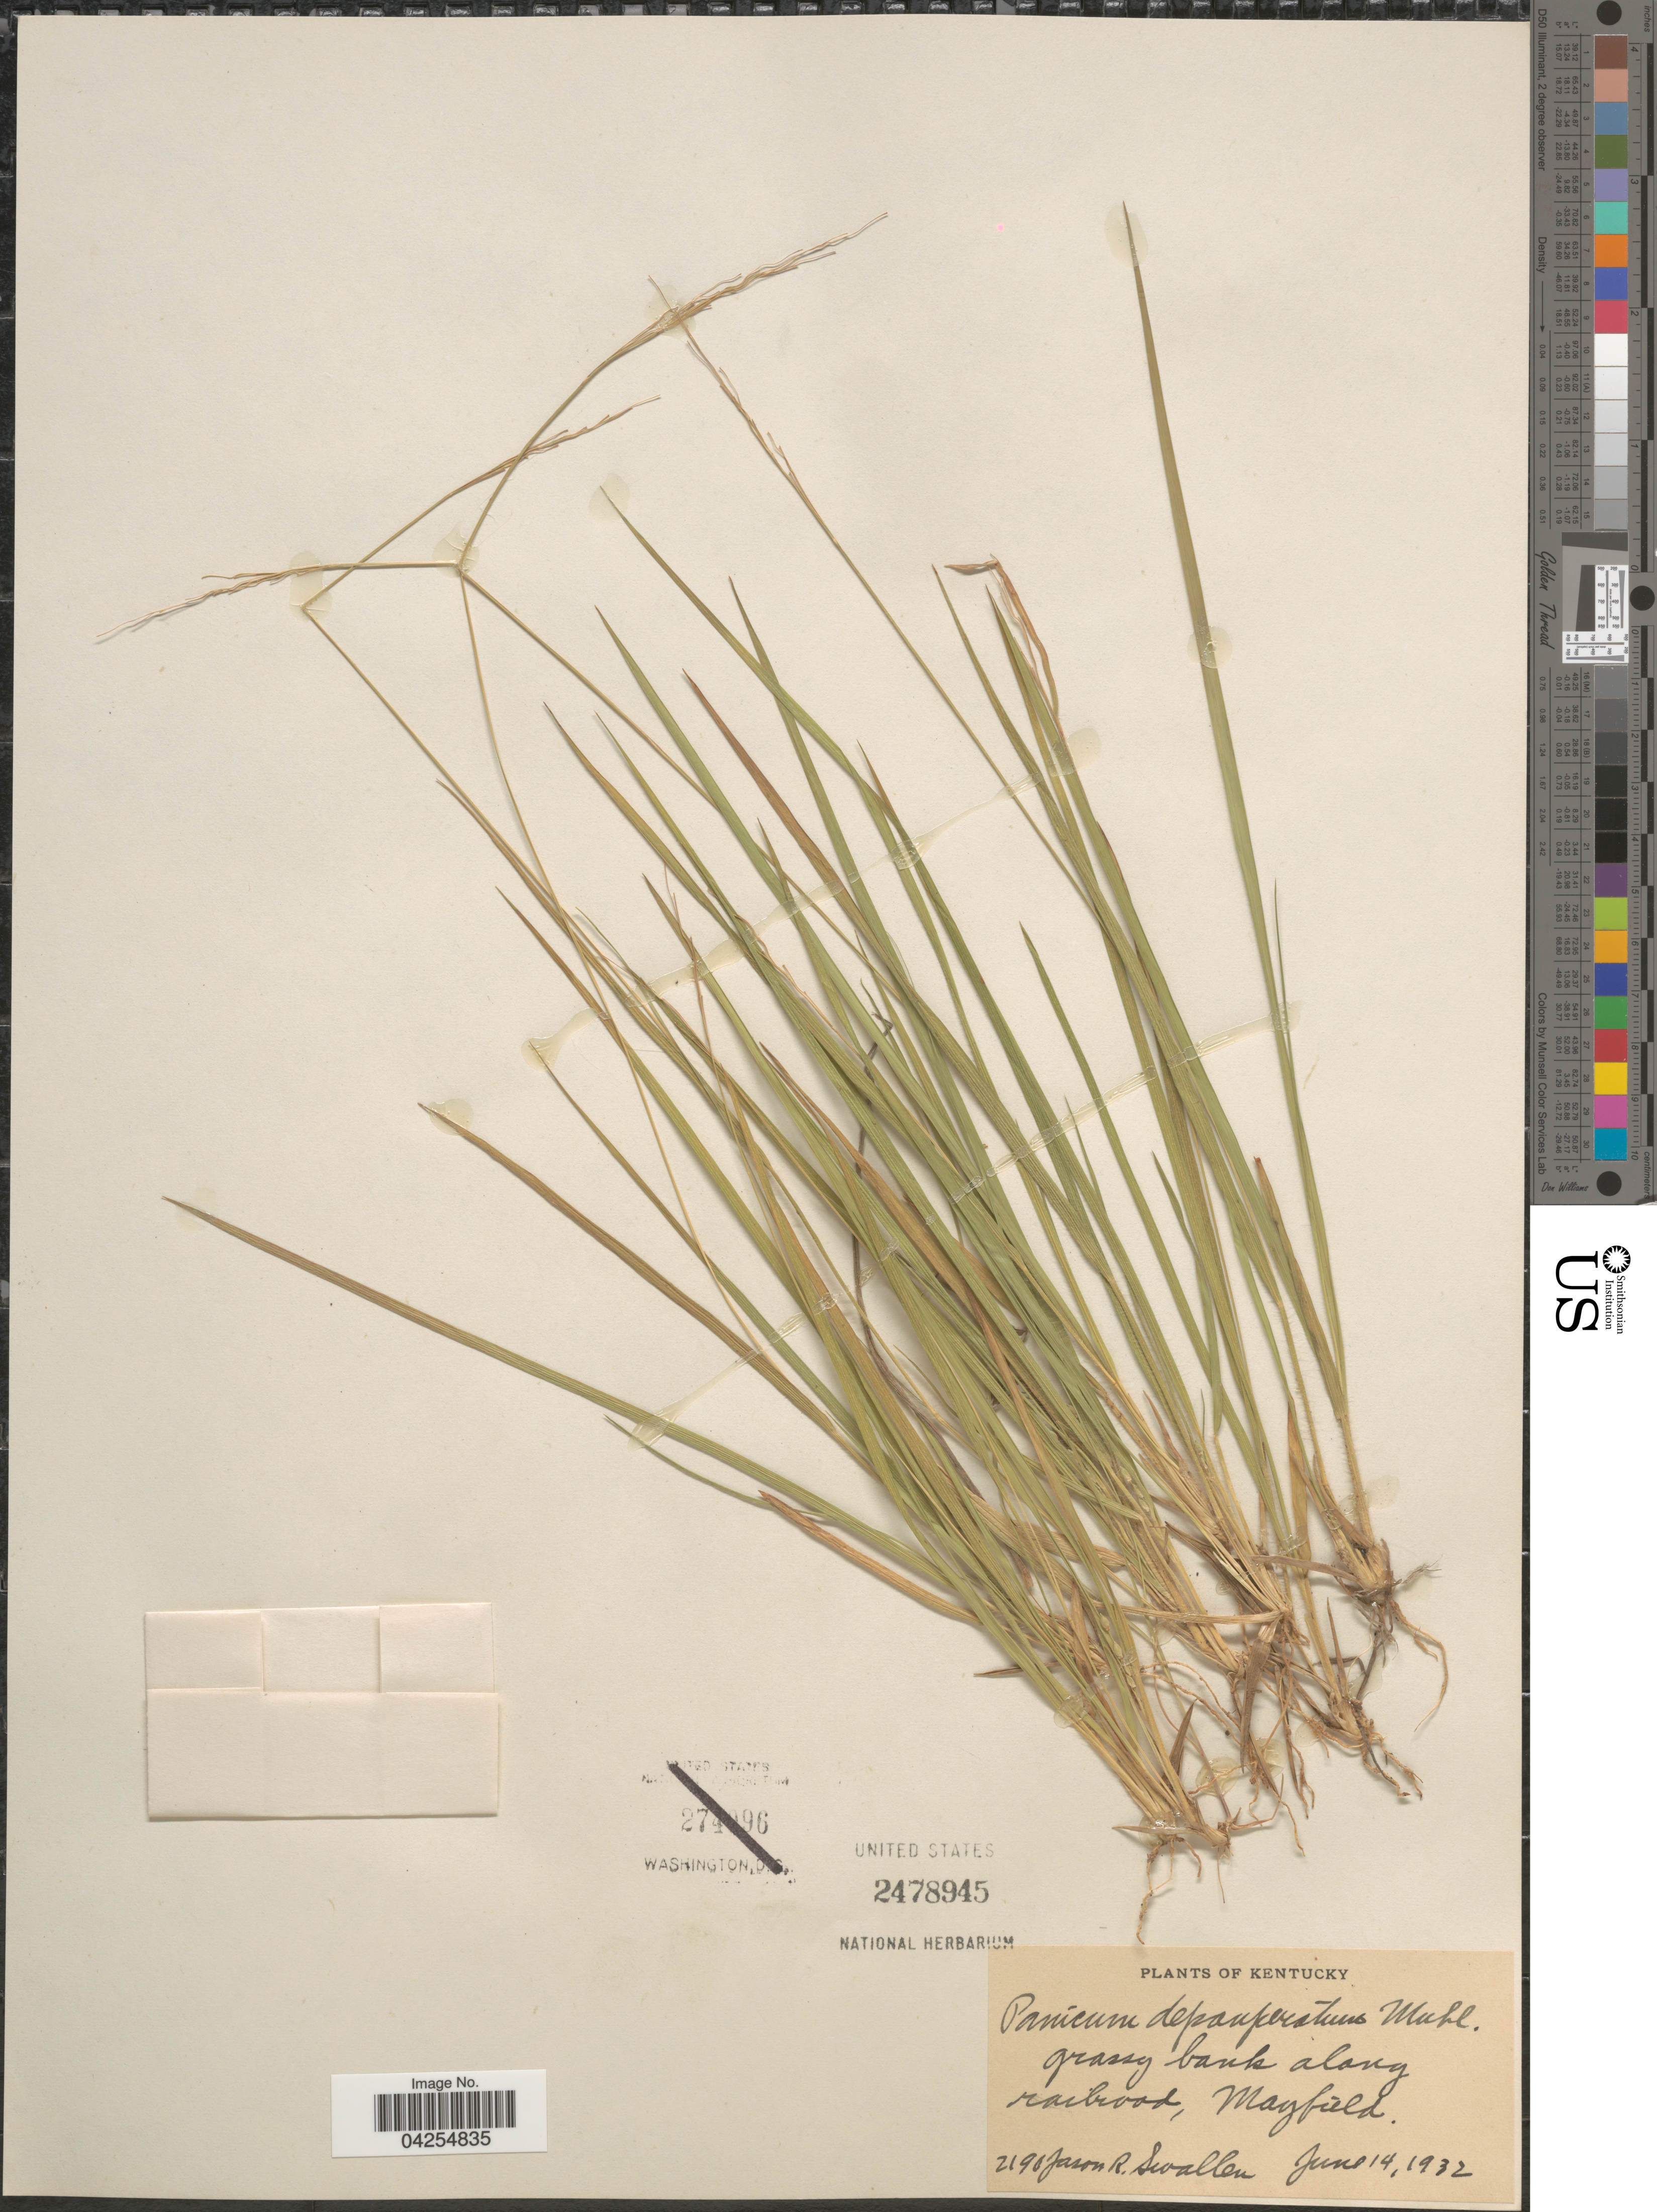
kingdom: Plantae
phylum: Tracheophyta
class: Liliopsida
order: Poales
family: Poaceae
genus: Dichanthelium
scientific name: Dichanthelium depauperatum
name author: (Muhl.) Gould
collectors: J. R. Swallen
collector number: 2190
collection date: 1932-06-14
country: United States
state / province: Kentucky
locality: Along railroad, Mayfield.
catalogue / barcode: US 2478945